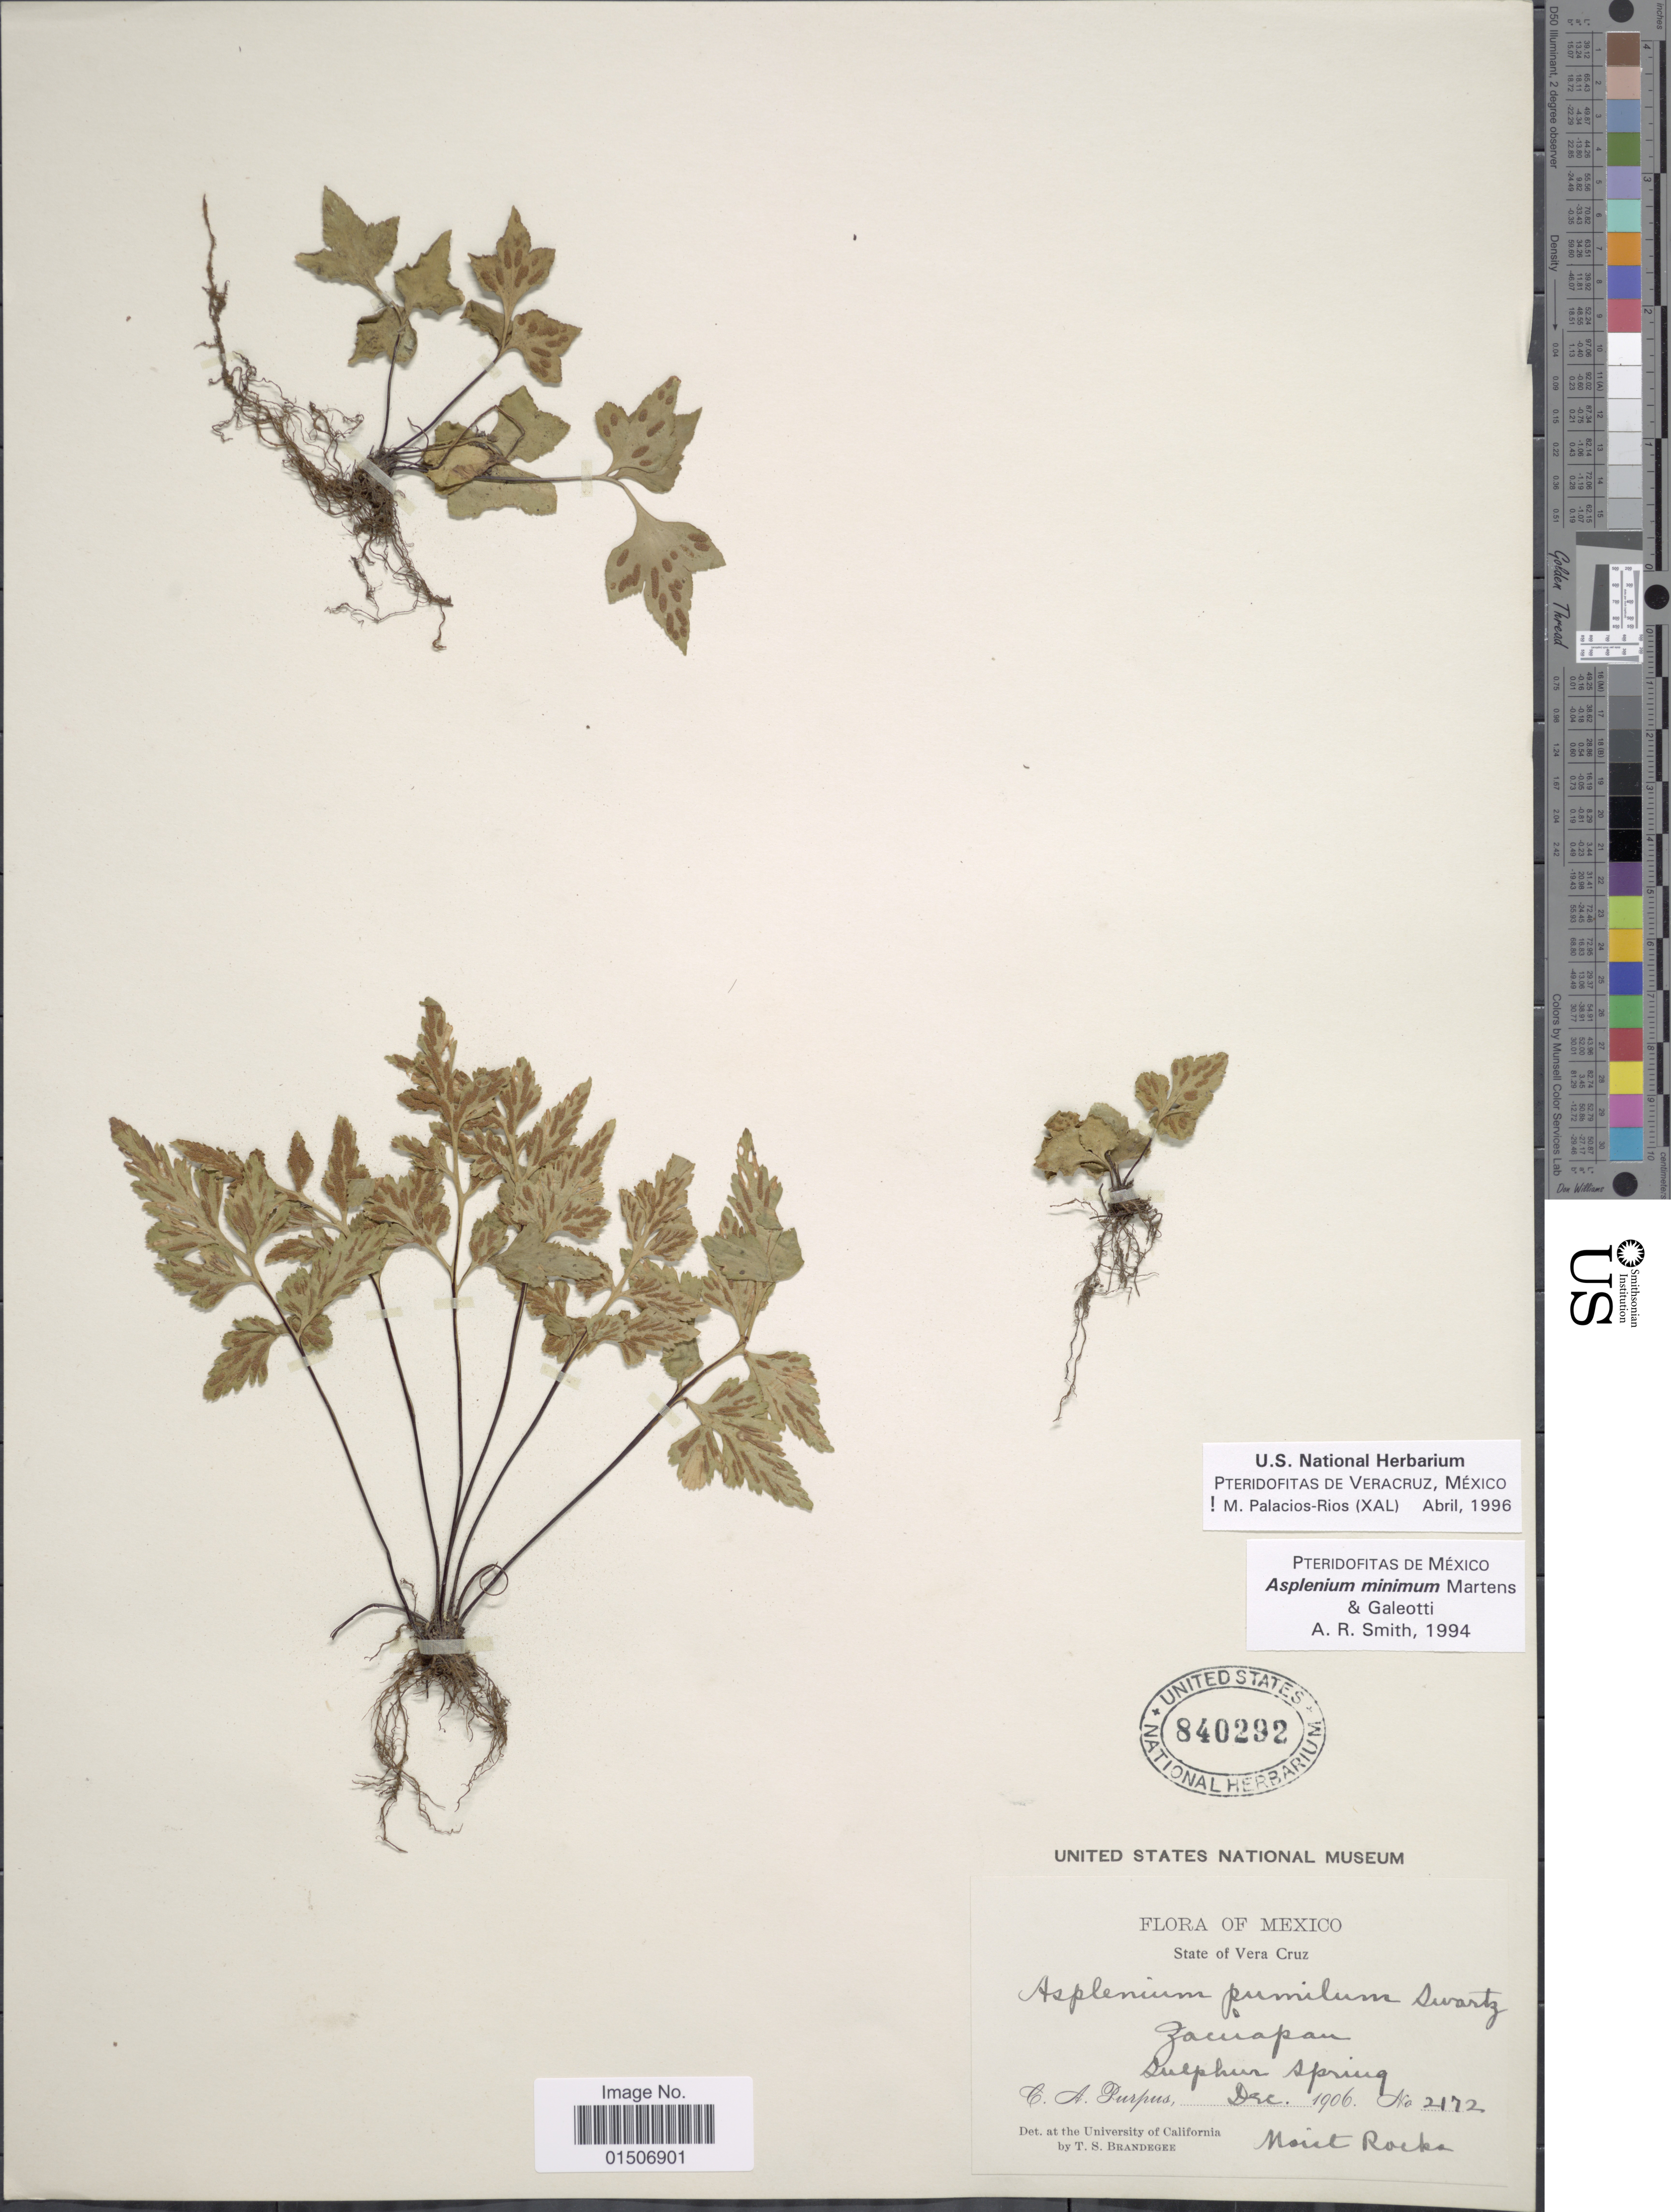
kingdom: Plantae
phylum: Tracheophyta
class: Polypodiopsida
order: Polypodiales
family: Aspleniaceae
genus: Asplenium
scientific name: Asplenium minimum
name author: Mart. & Galeotti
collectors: C. A. Purpus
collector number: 2172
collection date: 1906-12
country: Mexico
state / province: Veracruz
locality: State of Vera Cruz, Zacuapan, Sulphur Spring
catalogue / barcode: US 840292